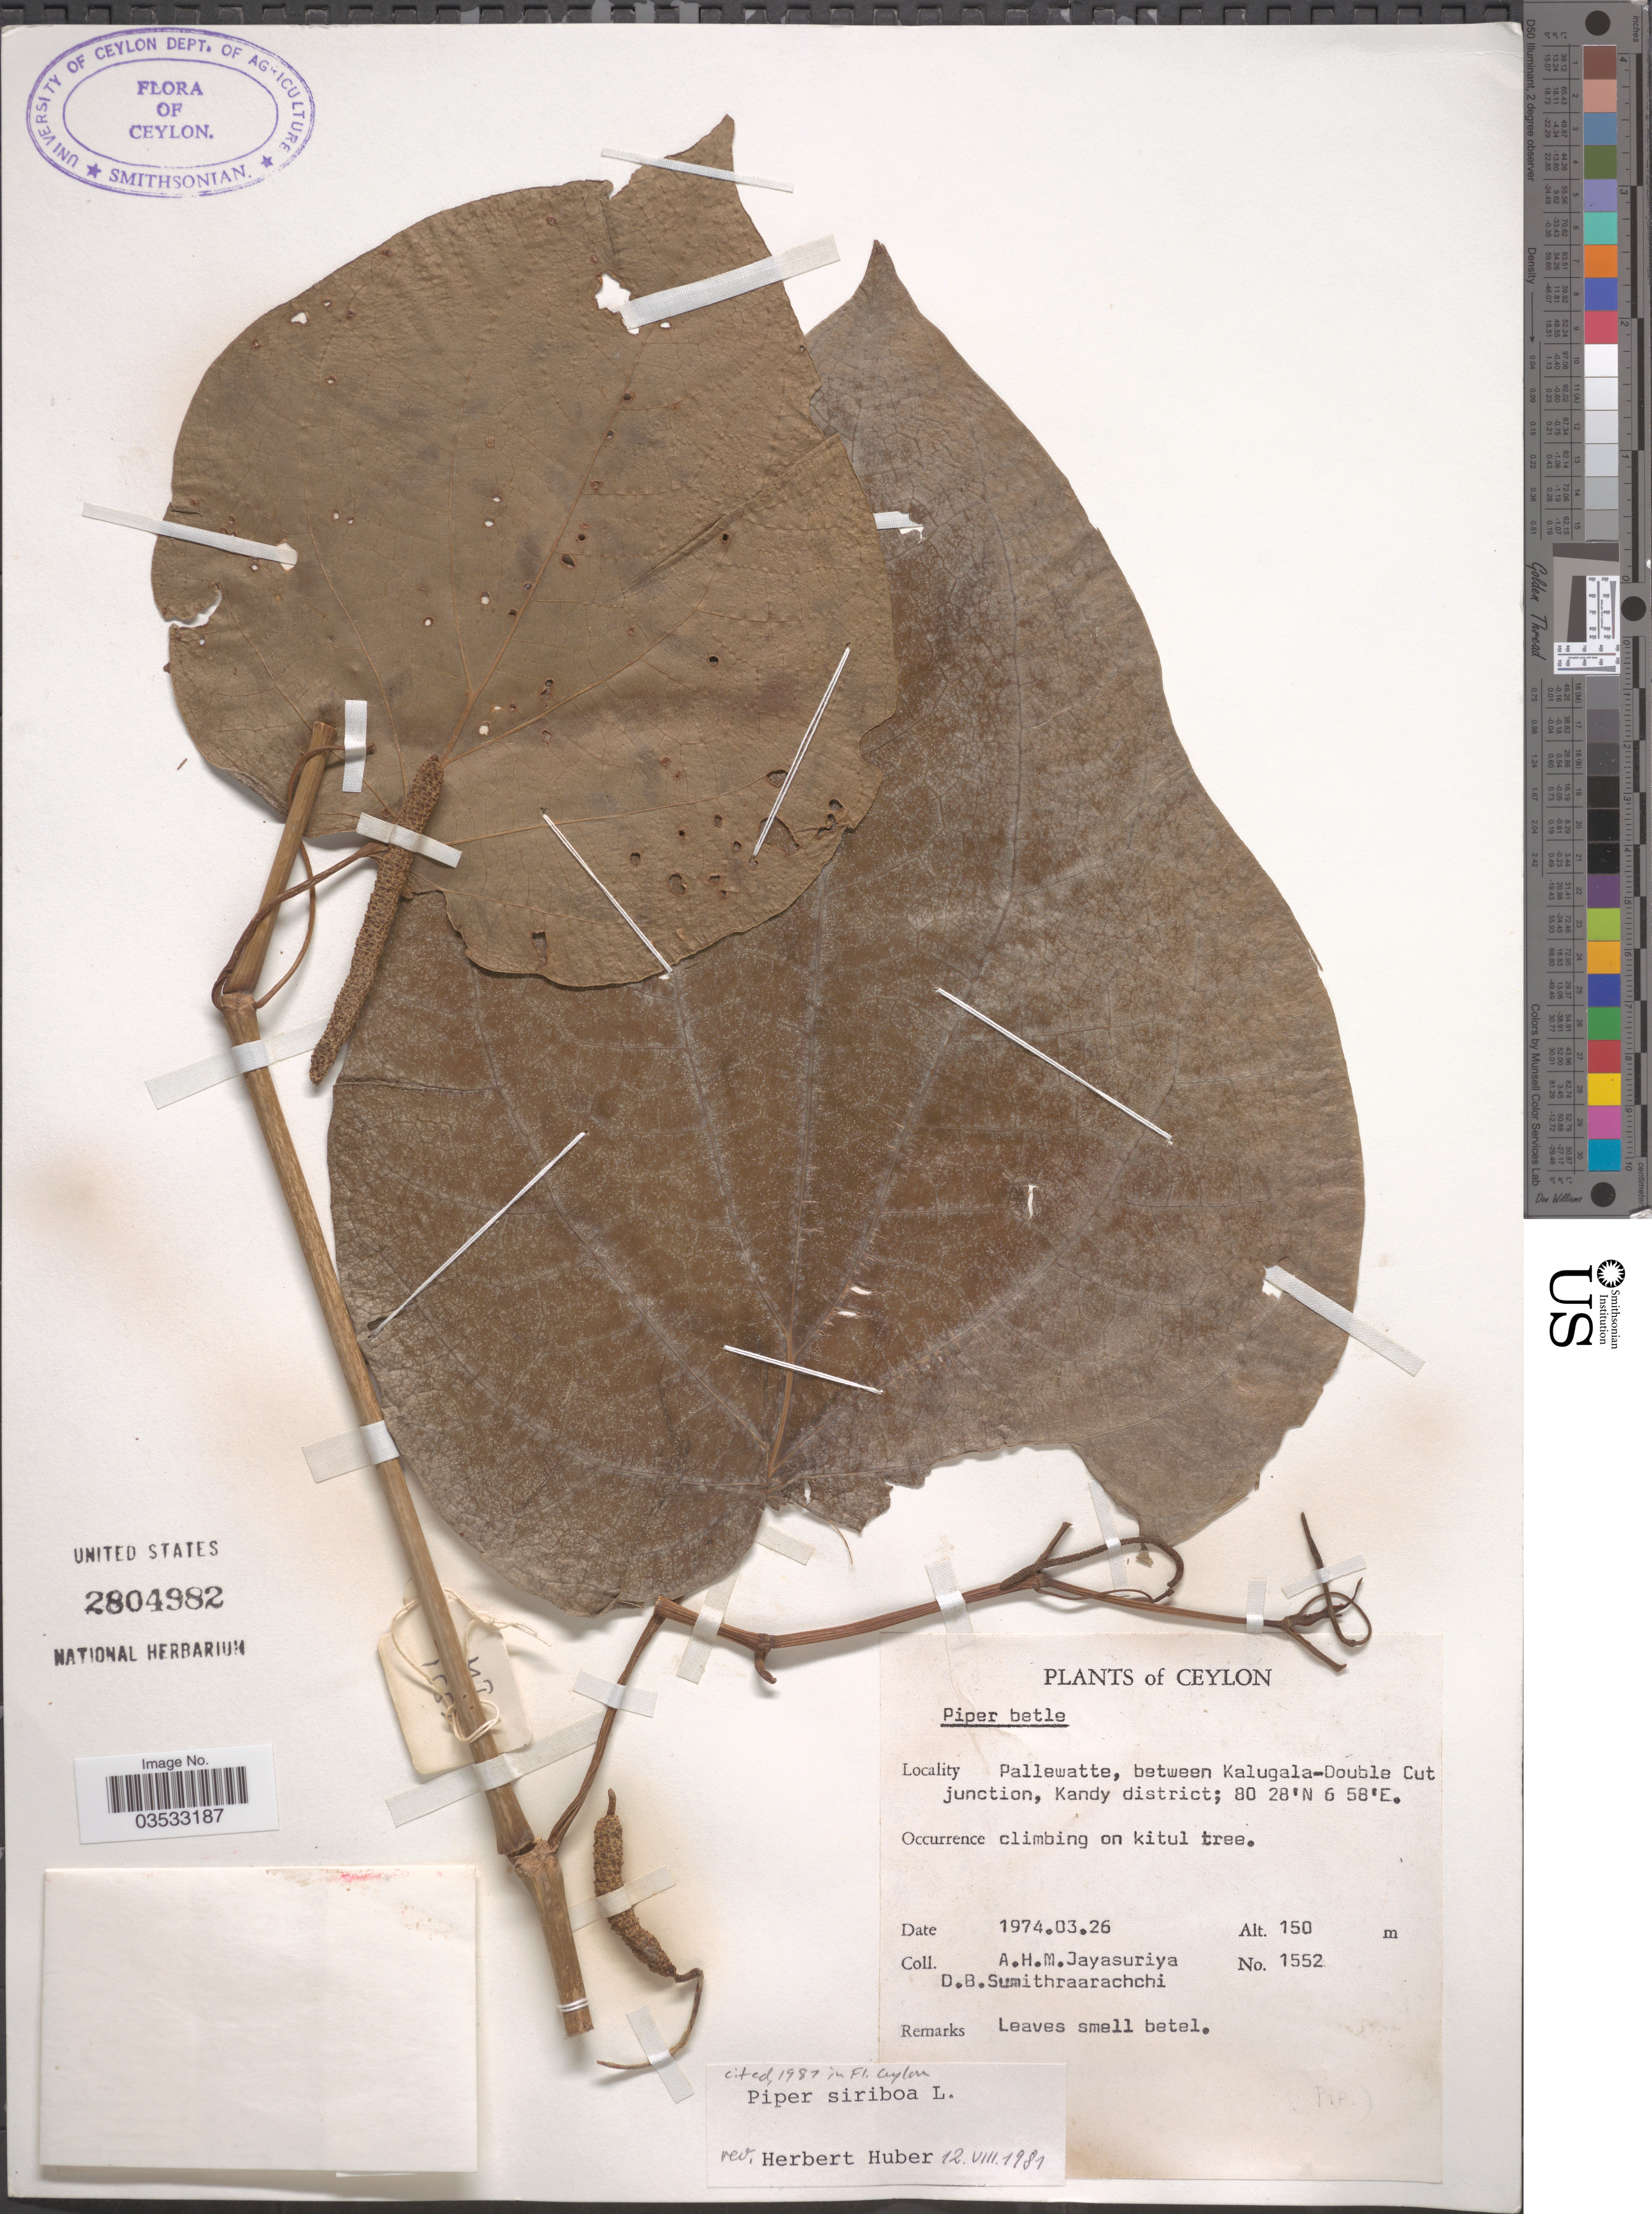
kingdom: Plantae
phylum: Tracheophyta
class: Magnoliopsida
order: Piperales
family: Piperaceae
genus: Piper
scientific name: Piper siriboa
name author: L.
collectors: A. H. Jayasuriya & D. B. Sumithraarachchi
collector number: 1552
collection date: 1974-03-26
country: Sri Lanka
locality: Ceylon. Pallewatte, between Kalugala - Double Cut junction, Kandy district.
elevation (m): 150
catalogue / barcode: US 2804982